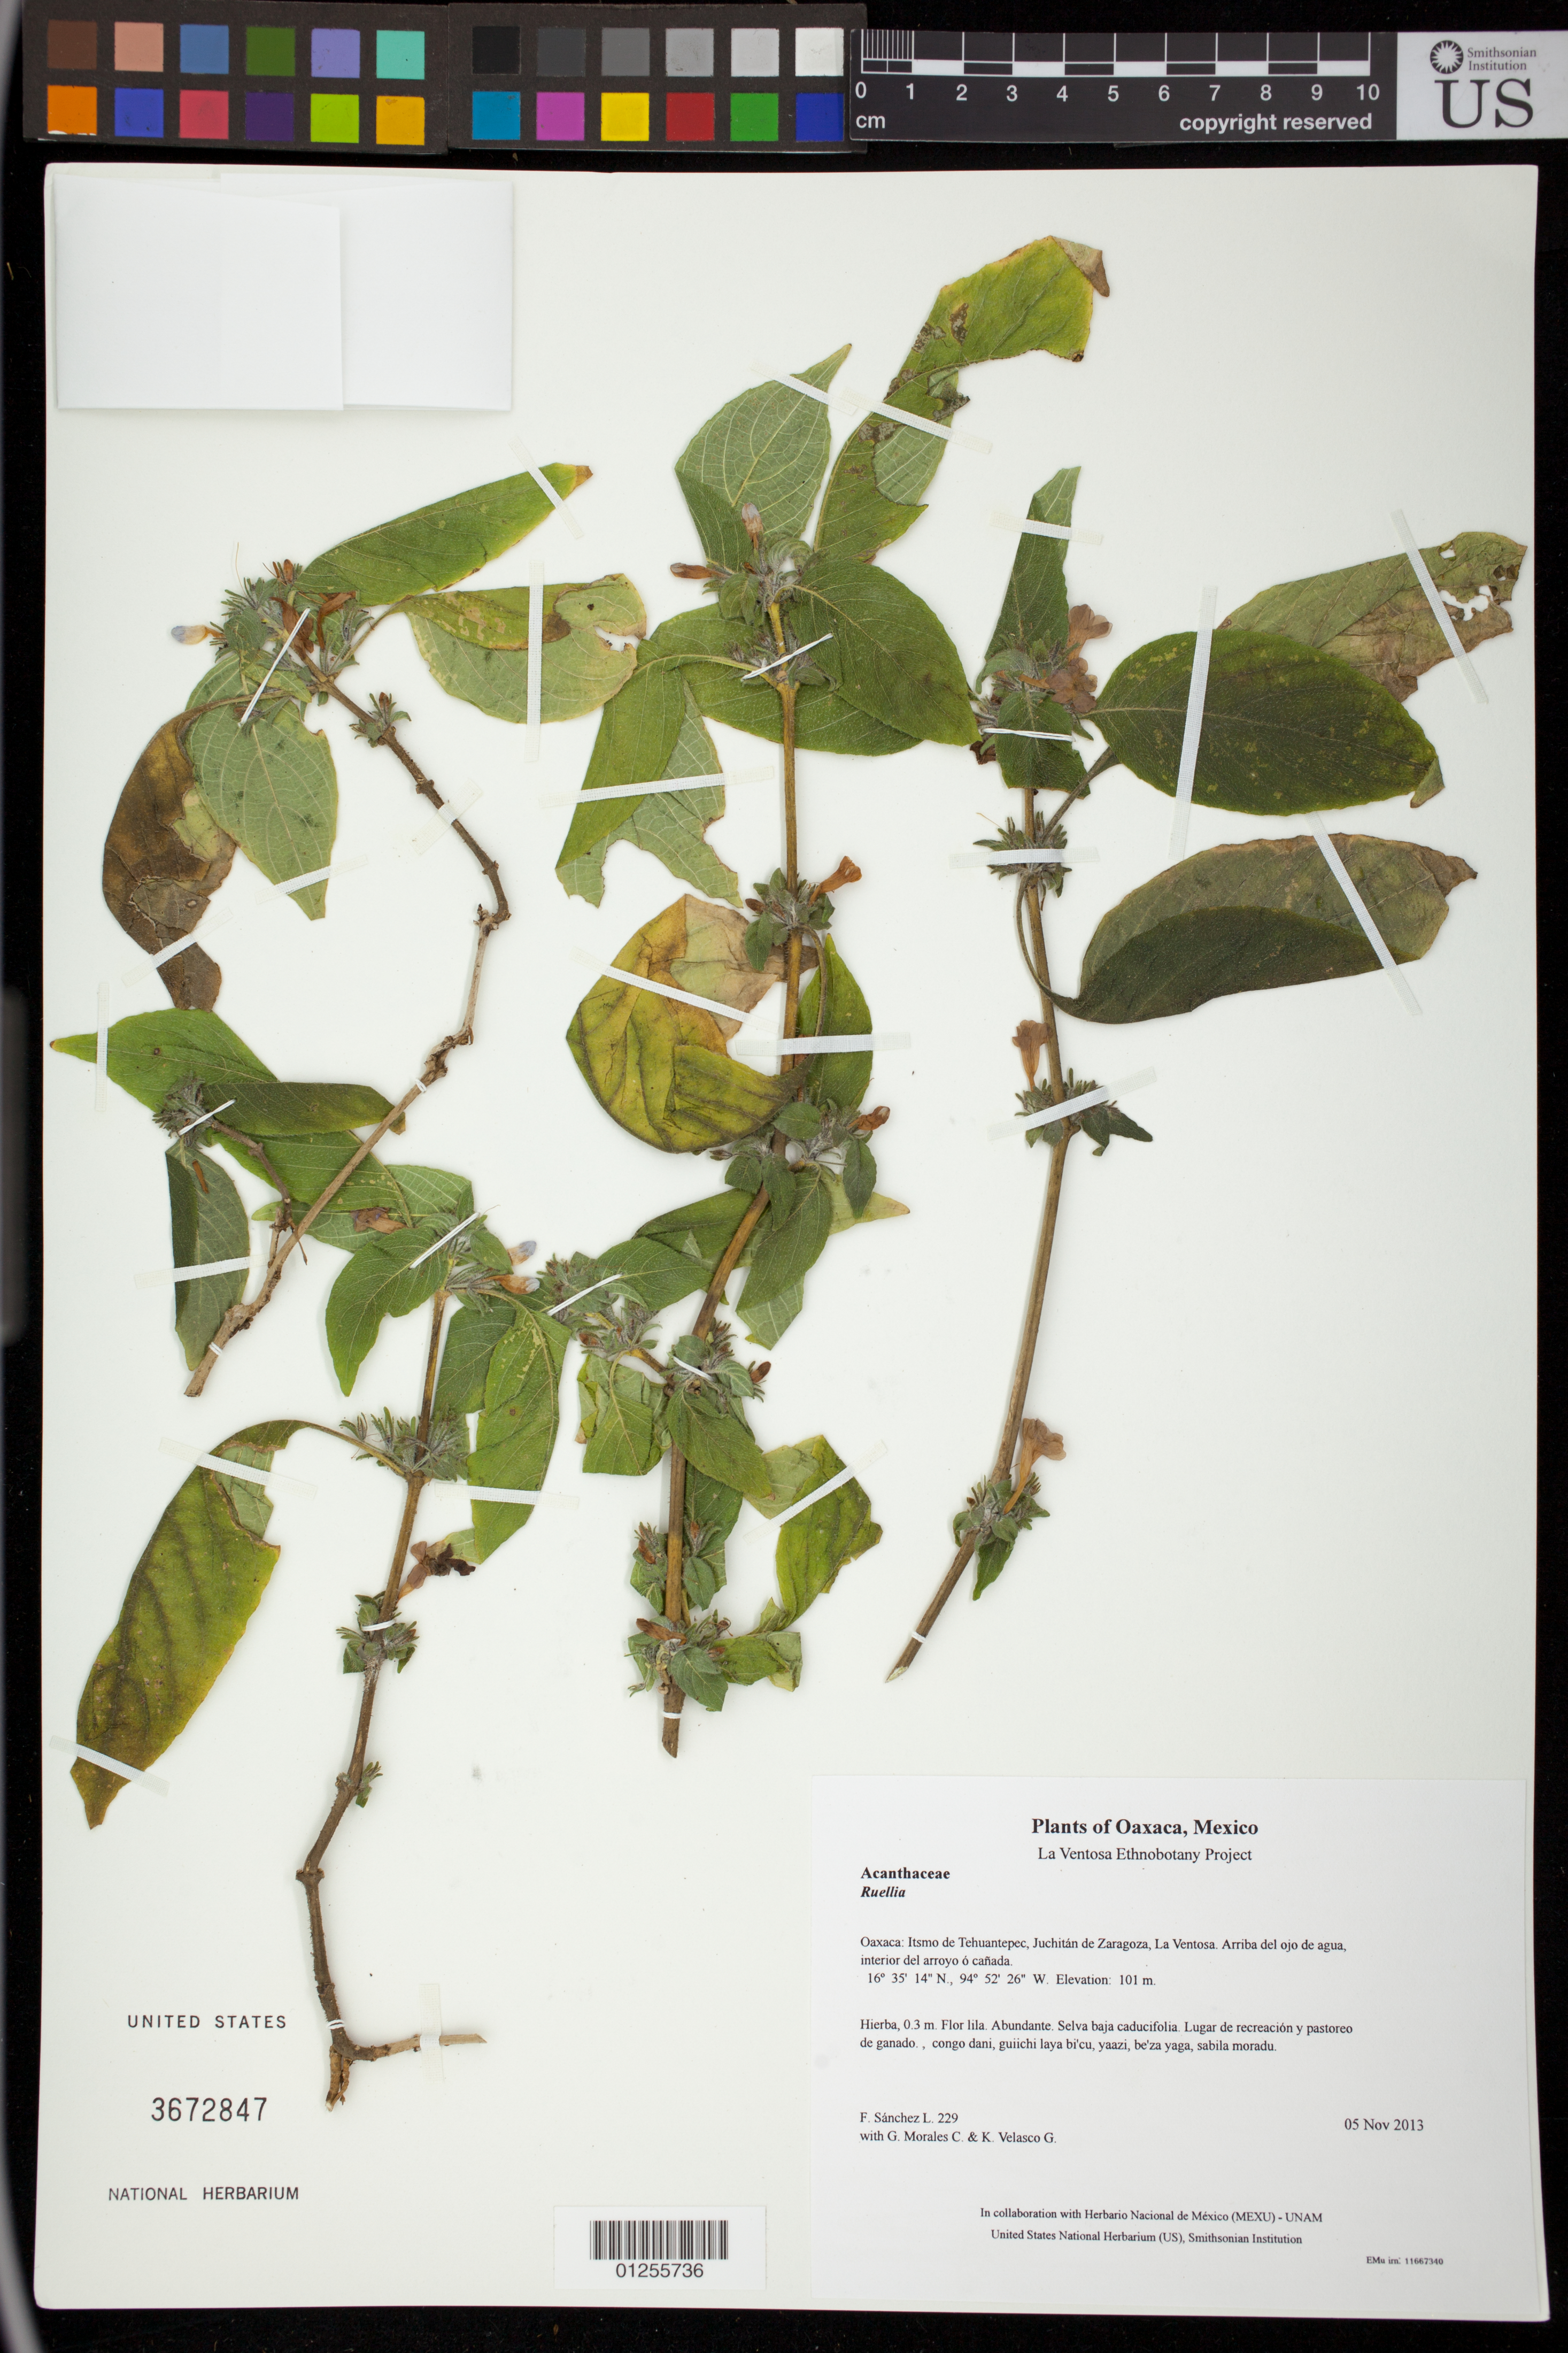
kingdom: Plantae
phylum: Tracheophyta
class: Magnoliopsida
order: Lamiales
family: Acanthaceae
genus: Ruellia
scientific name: Ruellia inundata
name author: Kunth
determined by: Reyes García, A.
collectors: F. Sánchez L., G. Morales C. & K. Velasco G.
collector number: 229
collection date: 2013-11-05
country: Mexico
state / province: Oaxaca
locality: Itsmo de Tehuantepec, Juchitán de Zaragoza, La Ventosa. Arriba del ojo de agua, interior del arroyo ó cañada.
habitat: Selva baja caducifolia. Lugar de recreación y pastoreo de ganado.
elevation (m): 101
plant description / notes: JEBOT, MEXU, SERO, US; Guixi bandaga. 0.3 m. Guie' lila. Stale.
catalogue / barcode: US 3672847